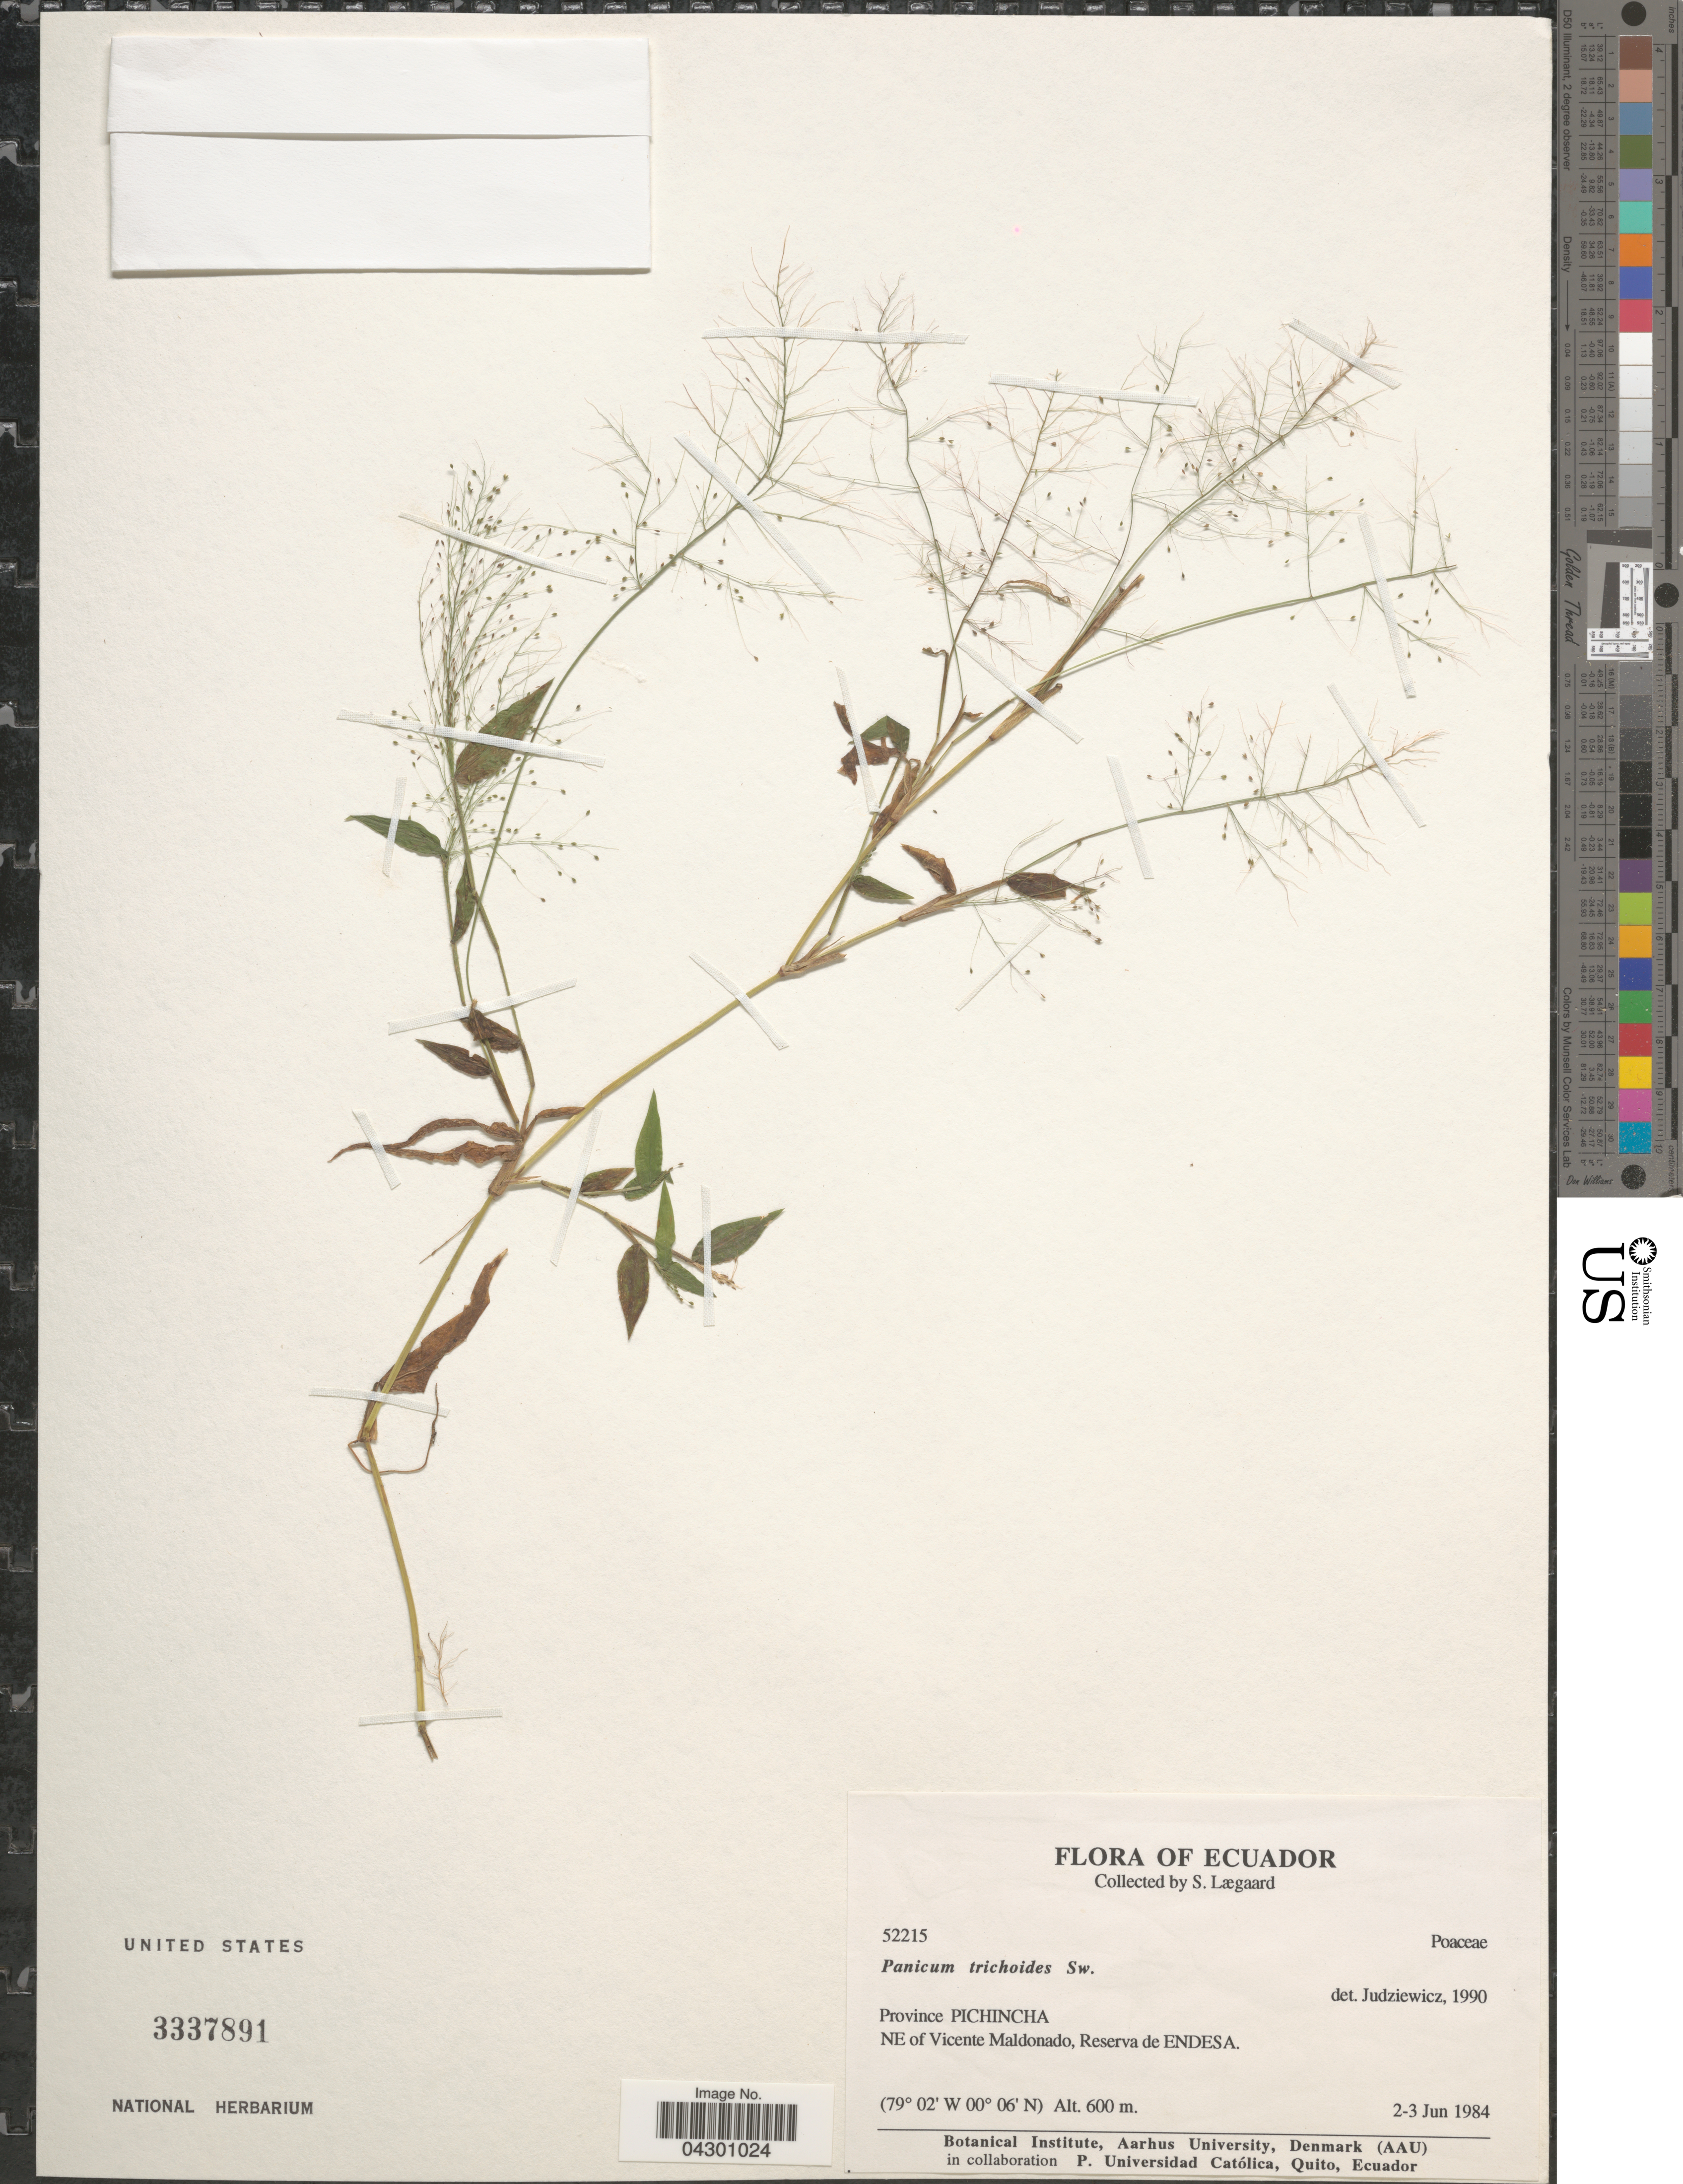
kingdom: Plantae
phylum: Tracheophyta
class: Liliopsida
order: Poales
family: Poaceae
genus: Panicum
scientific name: Panicum trichoides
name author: Sw.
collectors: S. Lægaard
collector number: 52215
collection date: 1984-06-02/1984-06-03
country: Ecuador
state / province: Pichincha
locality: NE of Vicente Maldonado, Reserva de Endesa.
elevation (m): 600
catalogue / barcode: US 3337891